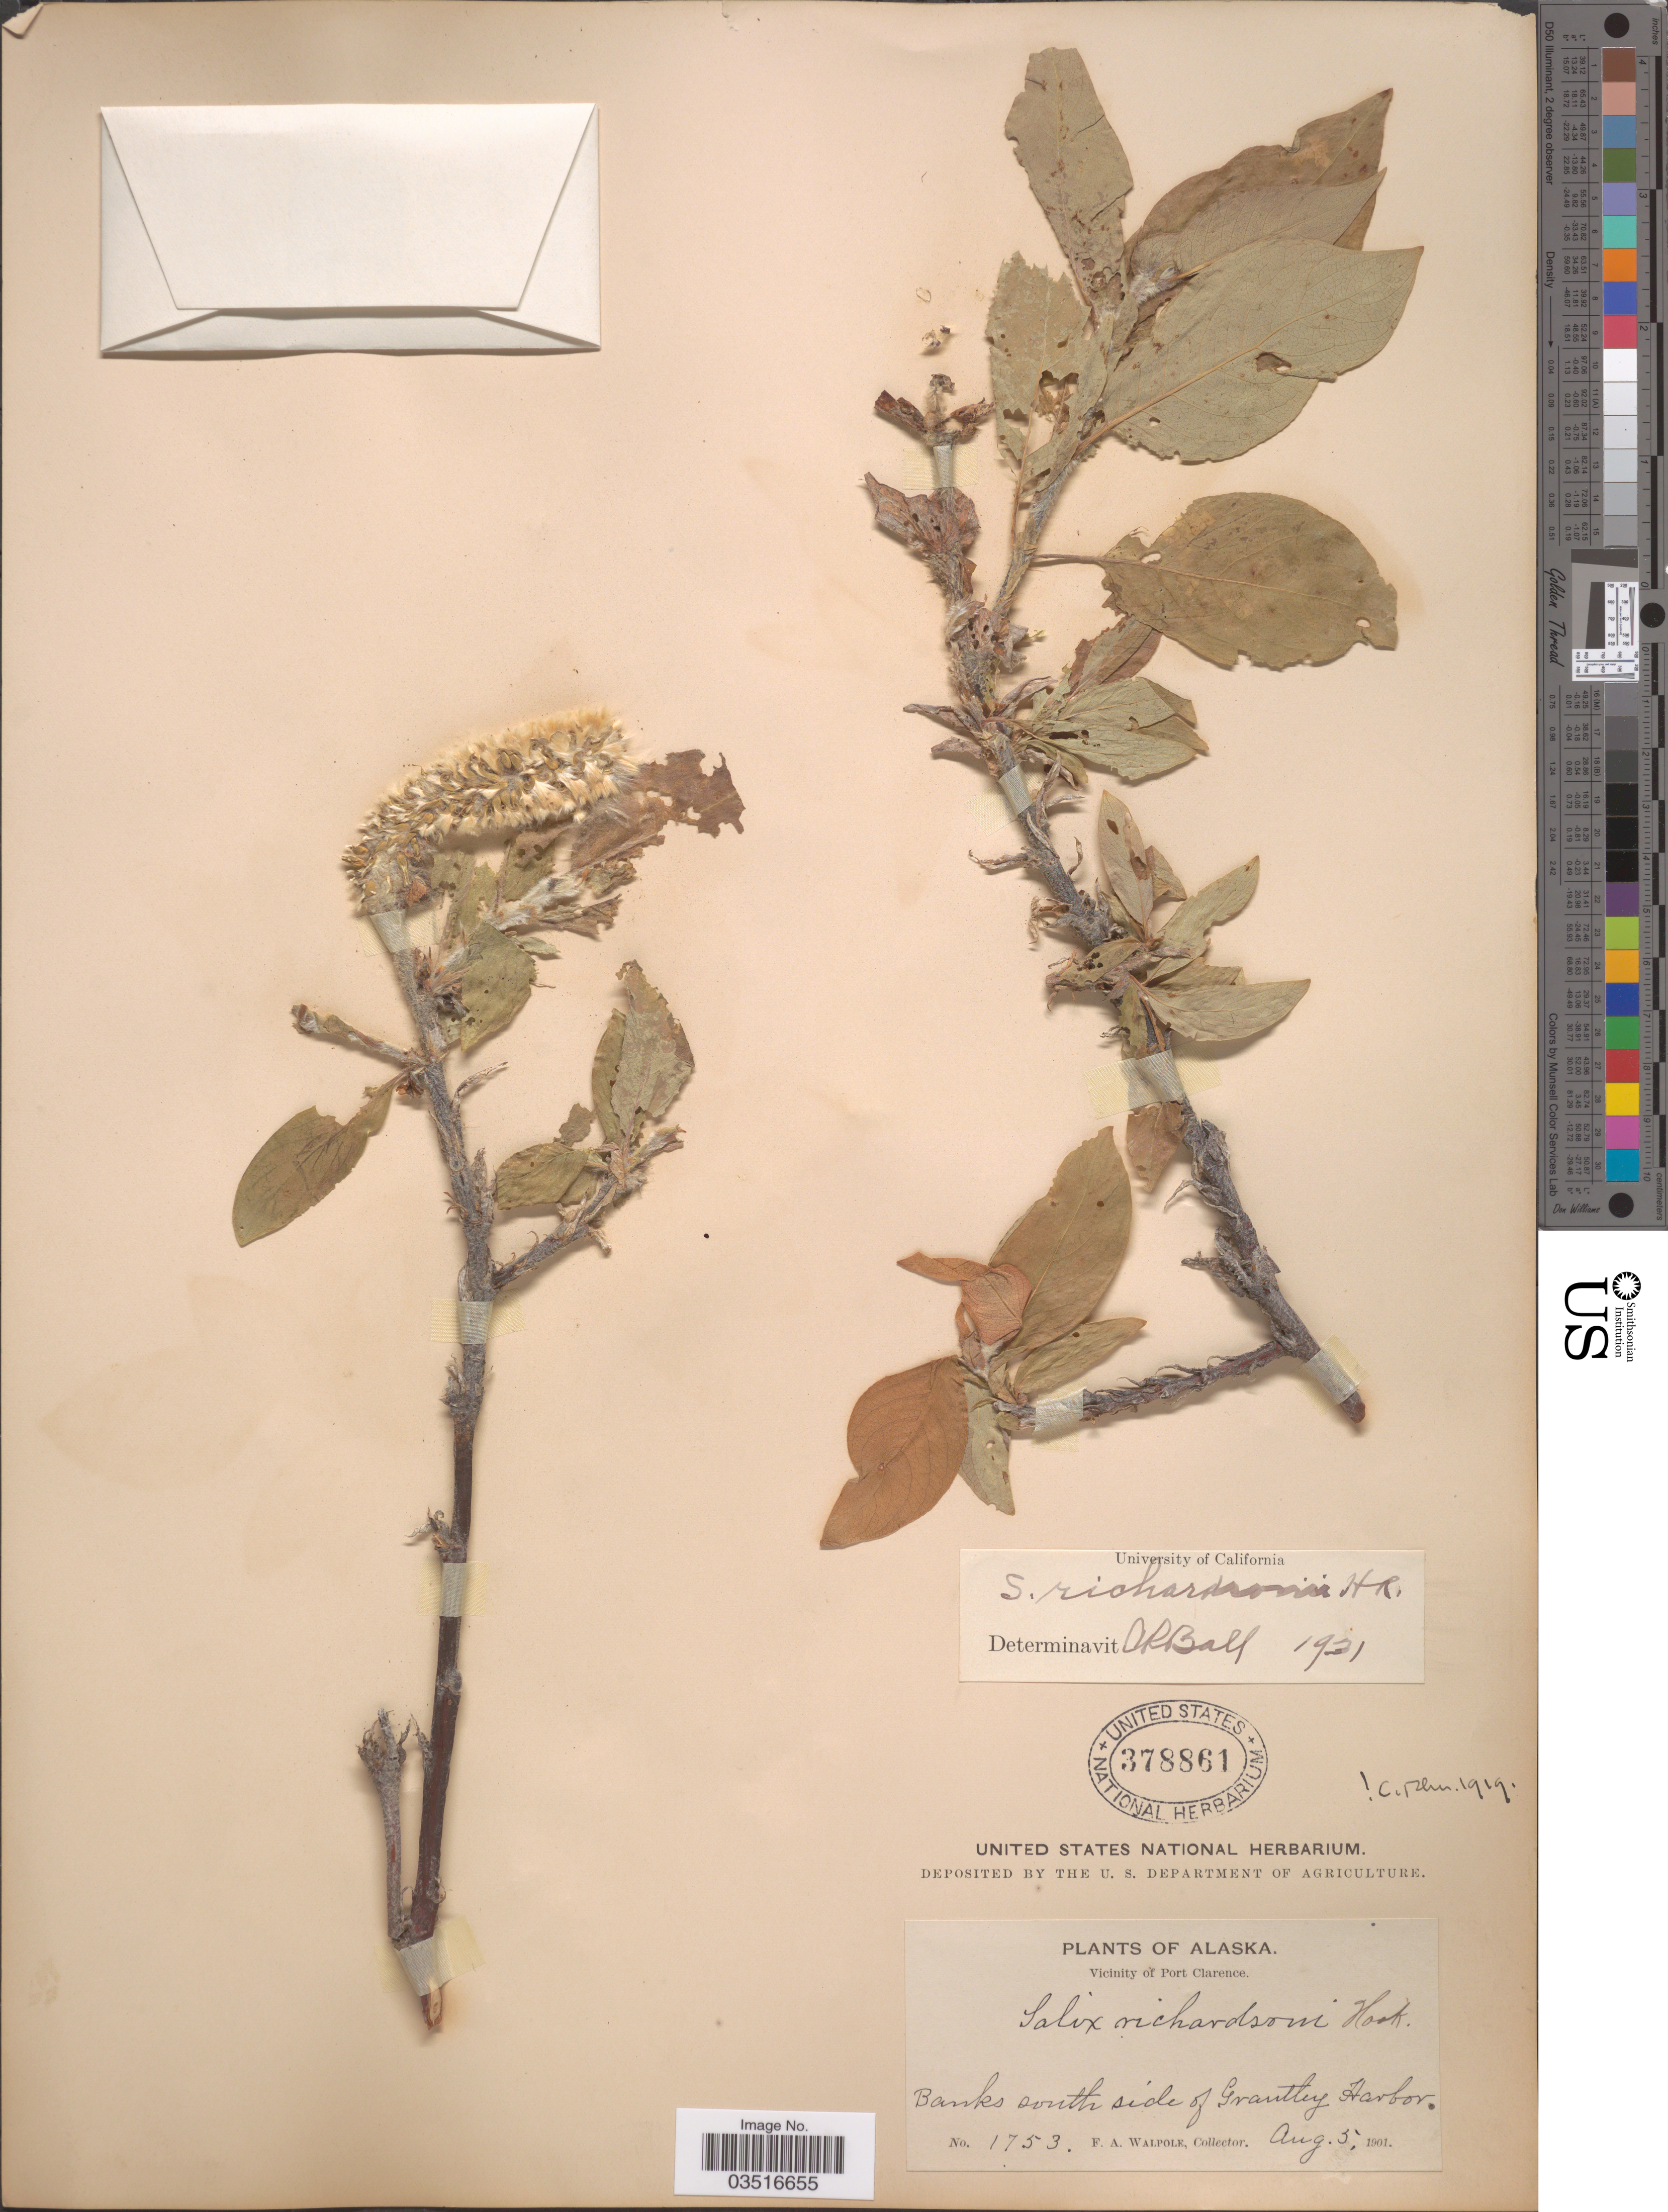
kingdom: Plantae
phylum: Tracheophyta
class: Magnoliopsida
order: Malpighiales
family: Salicaceae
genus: Salix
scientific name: Salix richardsonii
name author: Hook.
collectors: F. Walpole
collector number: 1753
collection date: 1901-08-05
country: United States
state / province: Alaska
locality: Vicinity of Port Clarence. Banks south side of Grantley Harbor.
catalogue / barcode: US 378861